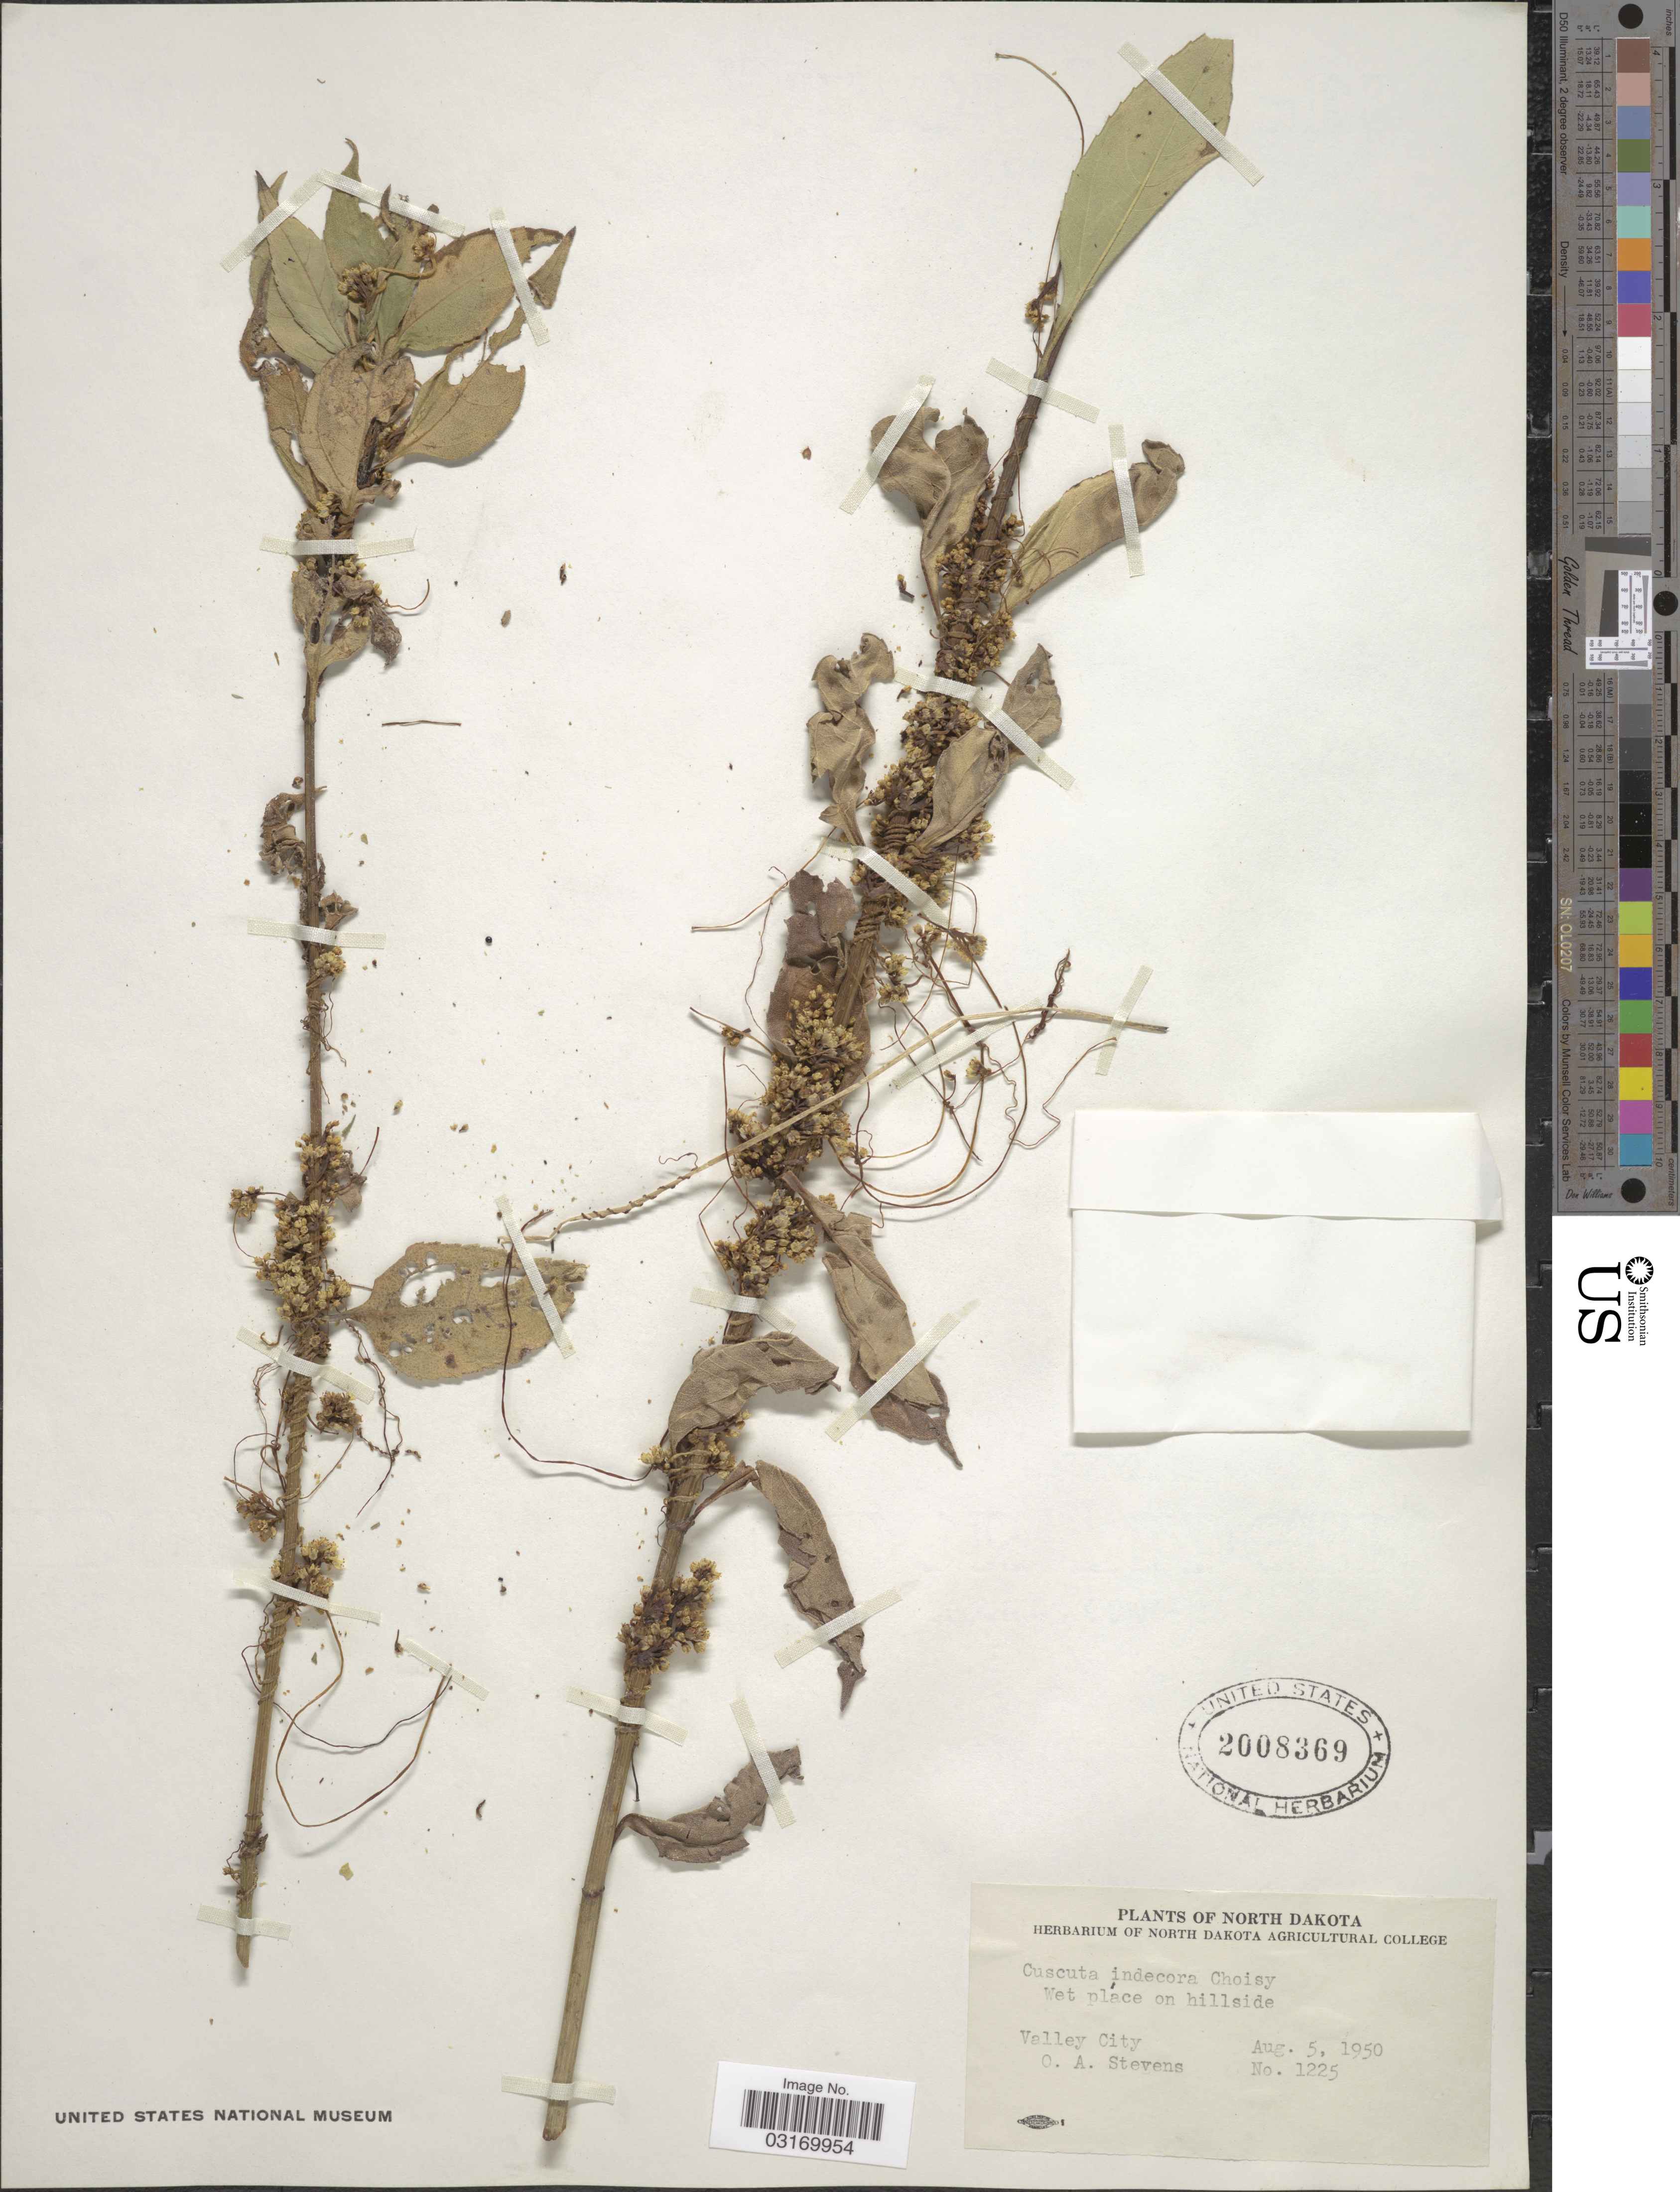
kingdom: Plantae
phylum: Tracheophyta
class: Magnoliopsida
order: Solanales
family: Convolvulaceae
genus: Cuscuta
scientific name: Cuscuta indecora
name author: Choisy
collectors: O. A. Stevens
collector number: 1225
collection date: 1950-08-05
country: United States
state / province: North Dakota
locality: Wet place on hillside. Valley City.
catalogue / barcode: US 2008369